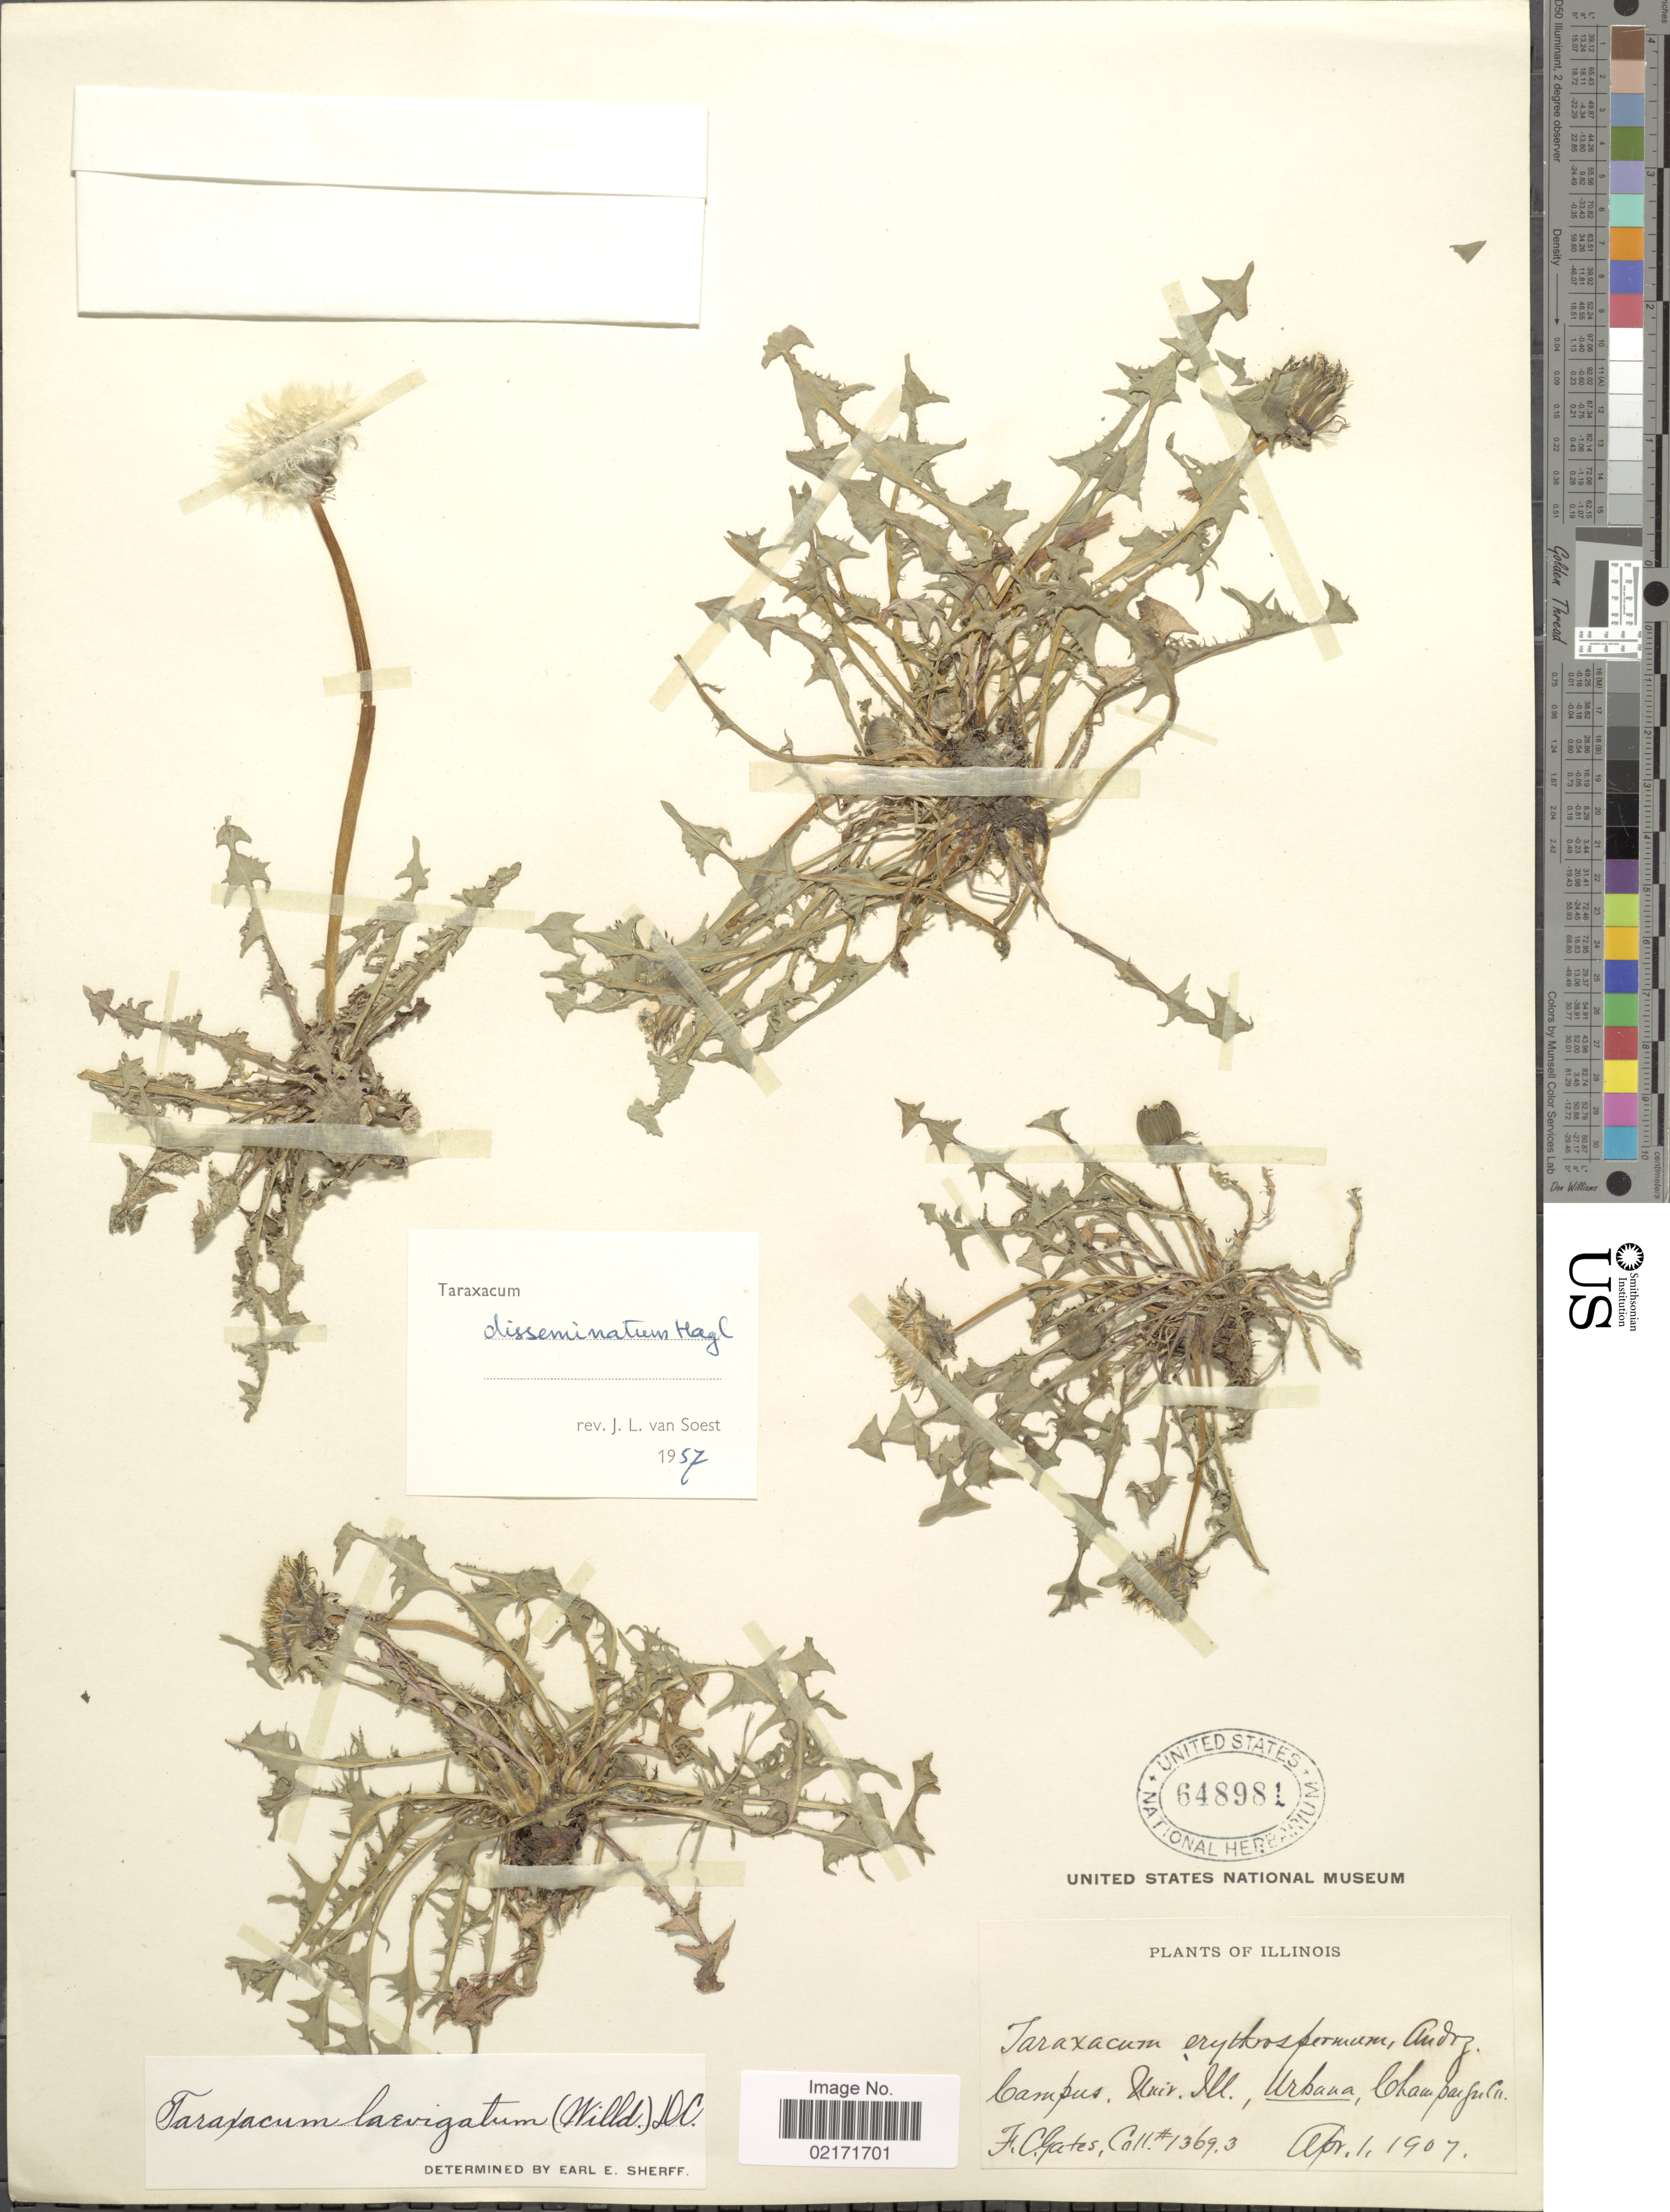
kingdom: Plantae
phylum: Tracheophyta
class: Magnoliopsida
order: Asterales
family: Asteraceae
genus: Taraxacum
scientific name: Taraxacum disseminatum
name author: G.E. Haglund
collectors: F. C. Gates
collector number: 13693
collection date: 1907-04-01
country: United States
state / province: Illinois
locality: Campus, Univ. Ill.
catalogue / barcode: US 648981